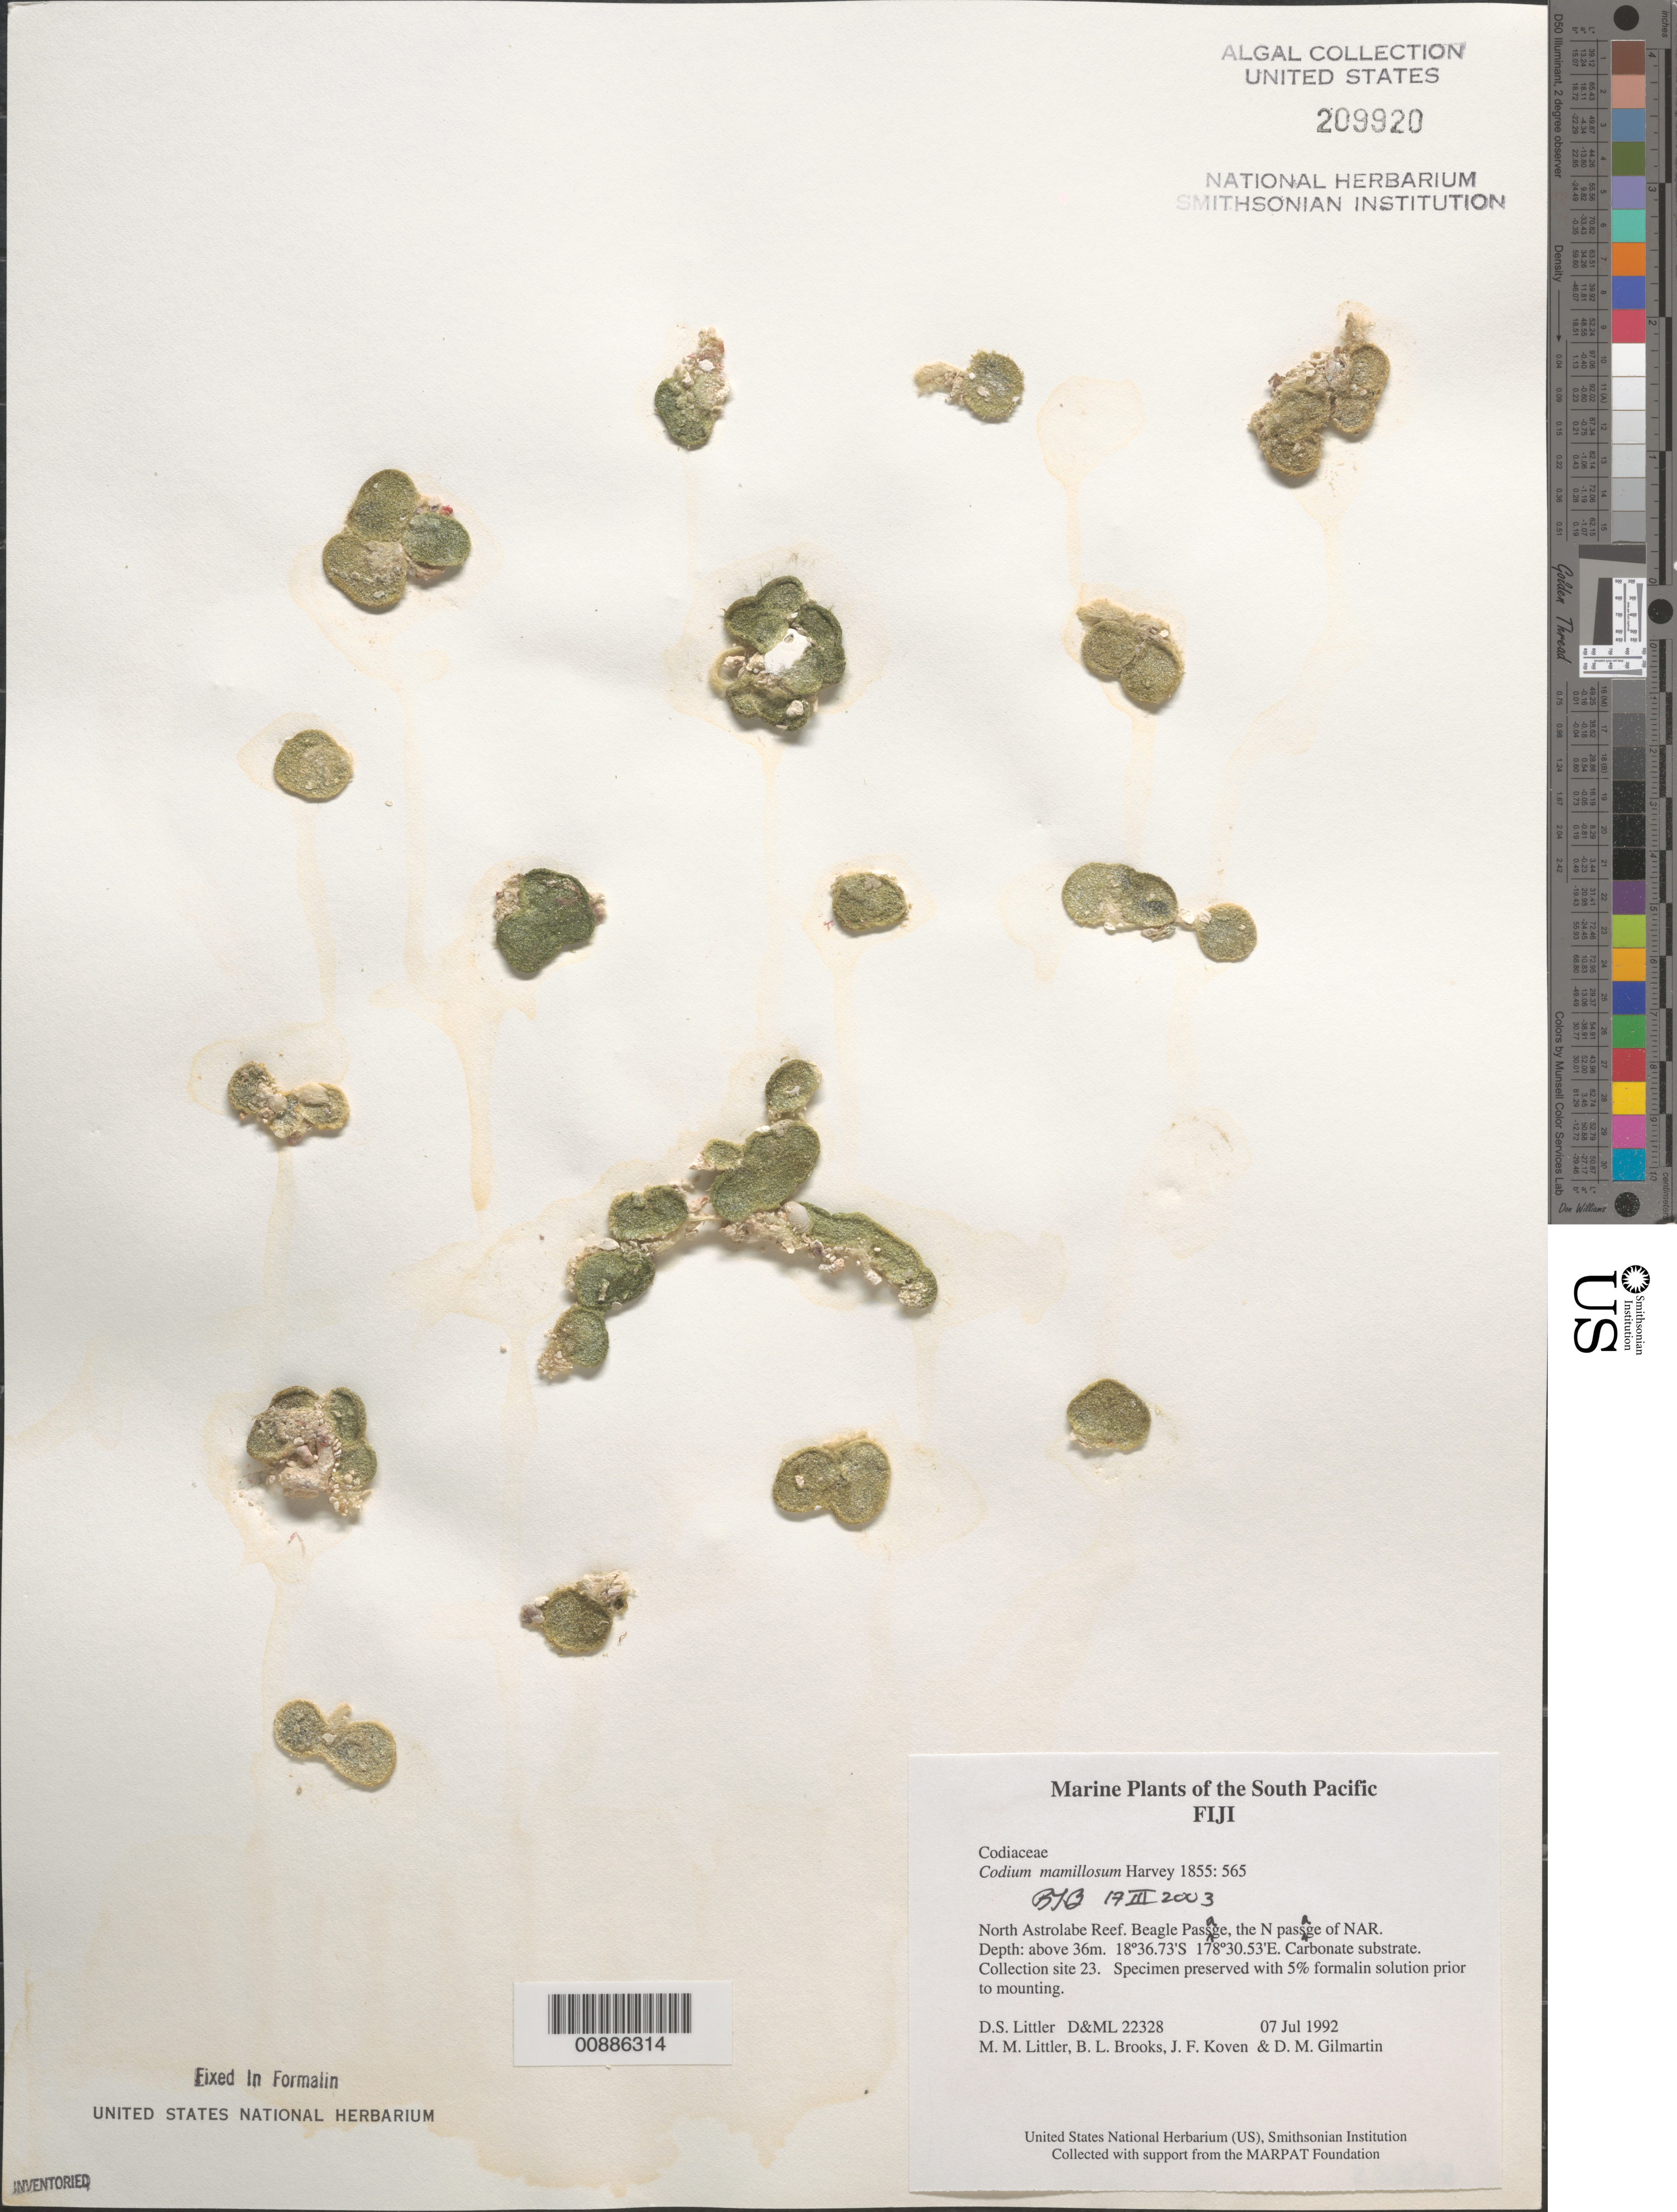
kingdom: Plantae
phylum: Chlorophyta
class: Ulvophyceae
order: Bryopsidales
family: Codiaceae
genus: Codium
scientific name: Codium mamillosum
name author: Harv.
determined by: Brooks, B. L., (BOT), Smithsonian Institution - National Museum of Natural History (UNITED STATES)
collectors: D. S. Littler, M. M. Littler, B. Brooks, J. Koven & D. Gilmartin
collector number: D&ML 22328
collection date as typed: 07 Jul 1992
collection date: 1992-07-07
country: Fiji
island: North Astrolabe Reef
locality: North Astrolabe Reef, Beagle Passage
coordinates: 18 36.73'S, 178 30.53'E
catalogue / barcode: US 209920